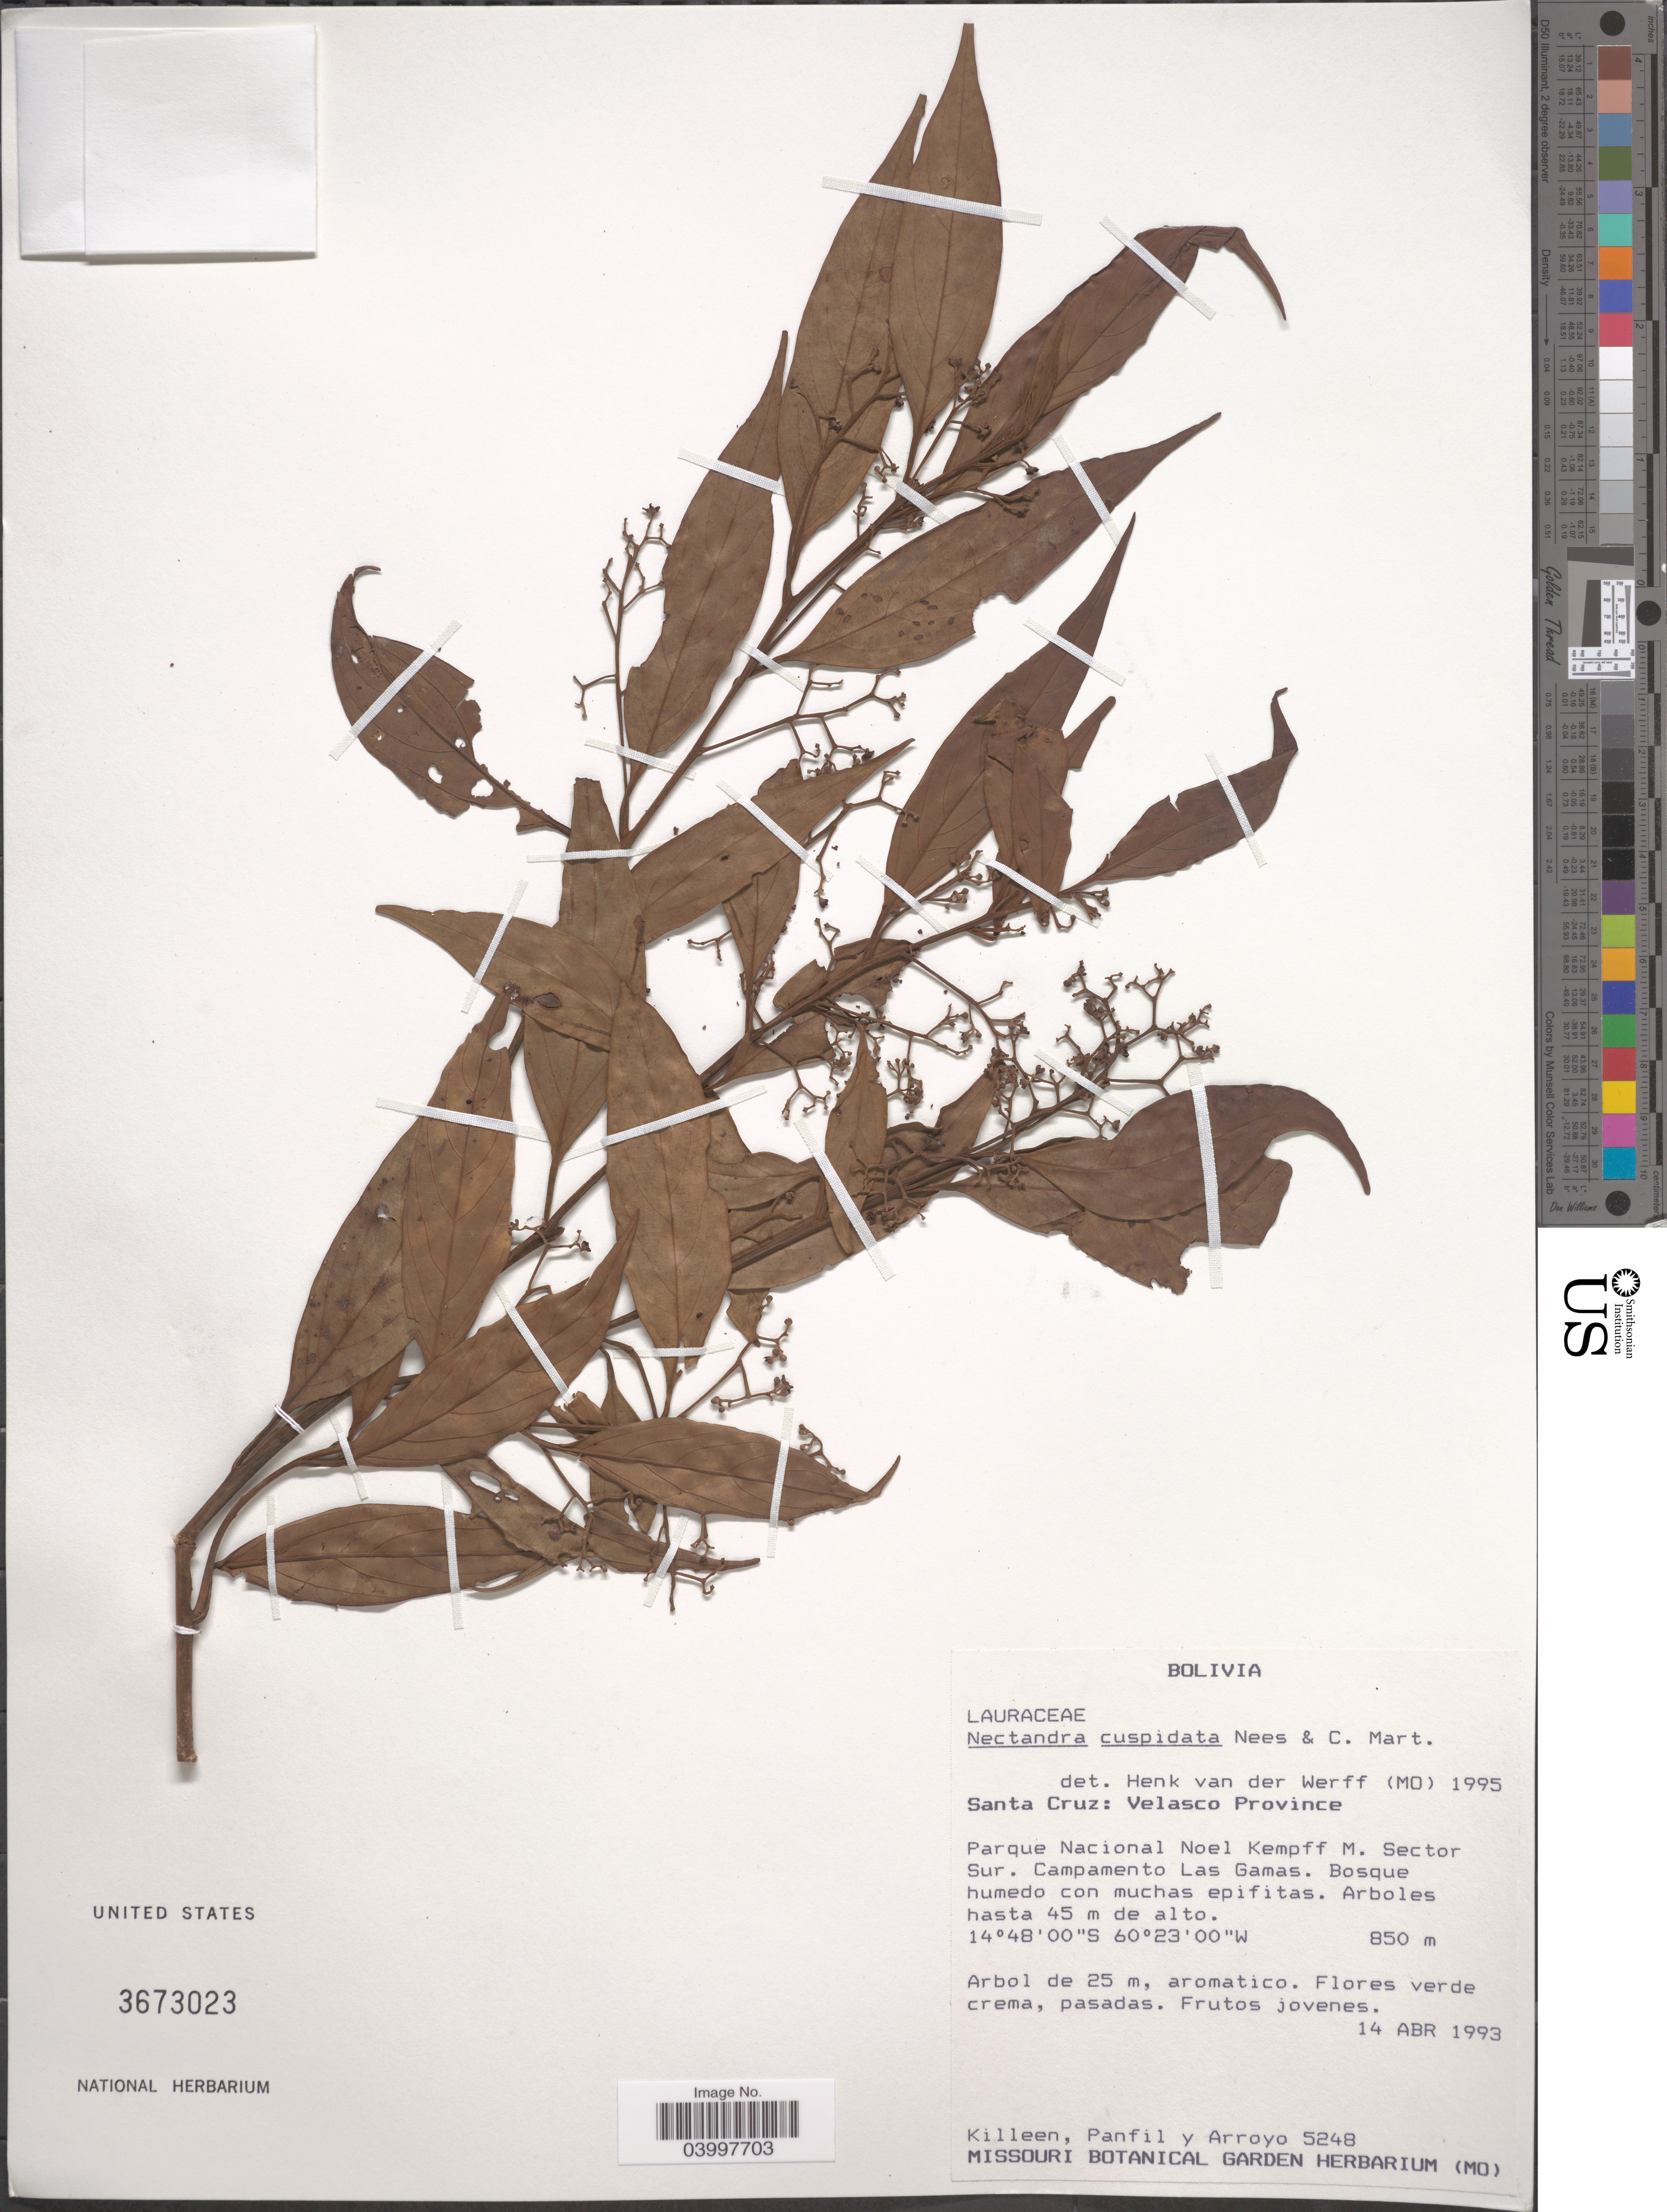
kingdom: Plantae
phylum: Tracheophyta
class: Magnoliopsida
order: Laurales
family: Lauraceae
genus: Nectandra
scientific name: Nectandra cuspidata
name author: Nees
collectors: Killeen, --, -- Panfil & Arroyo, --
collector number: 5248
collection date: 1993-04-14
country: Bolivia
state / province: Santa Cruz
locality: Velasco Province. Parque Nacional Noel Kempff M. Sector Sur. Campamento Las Gamas.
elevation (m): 850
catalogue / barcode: US 3673023